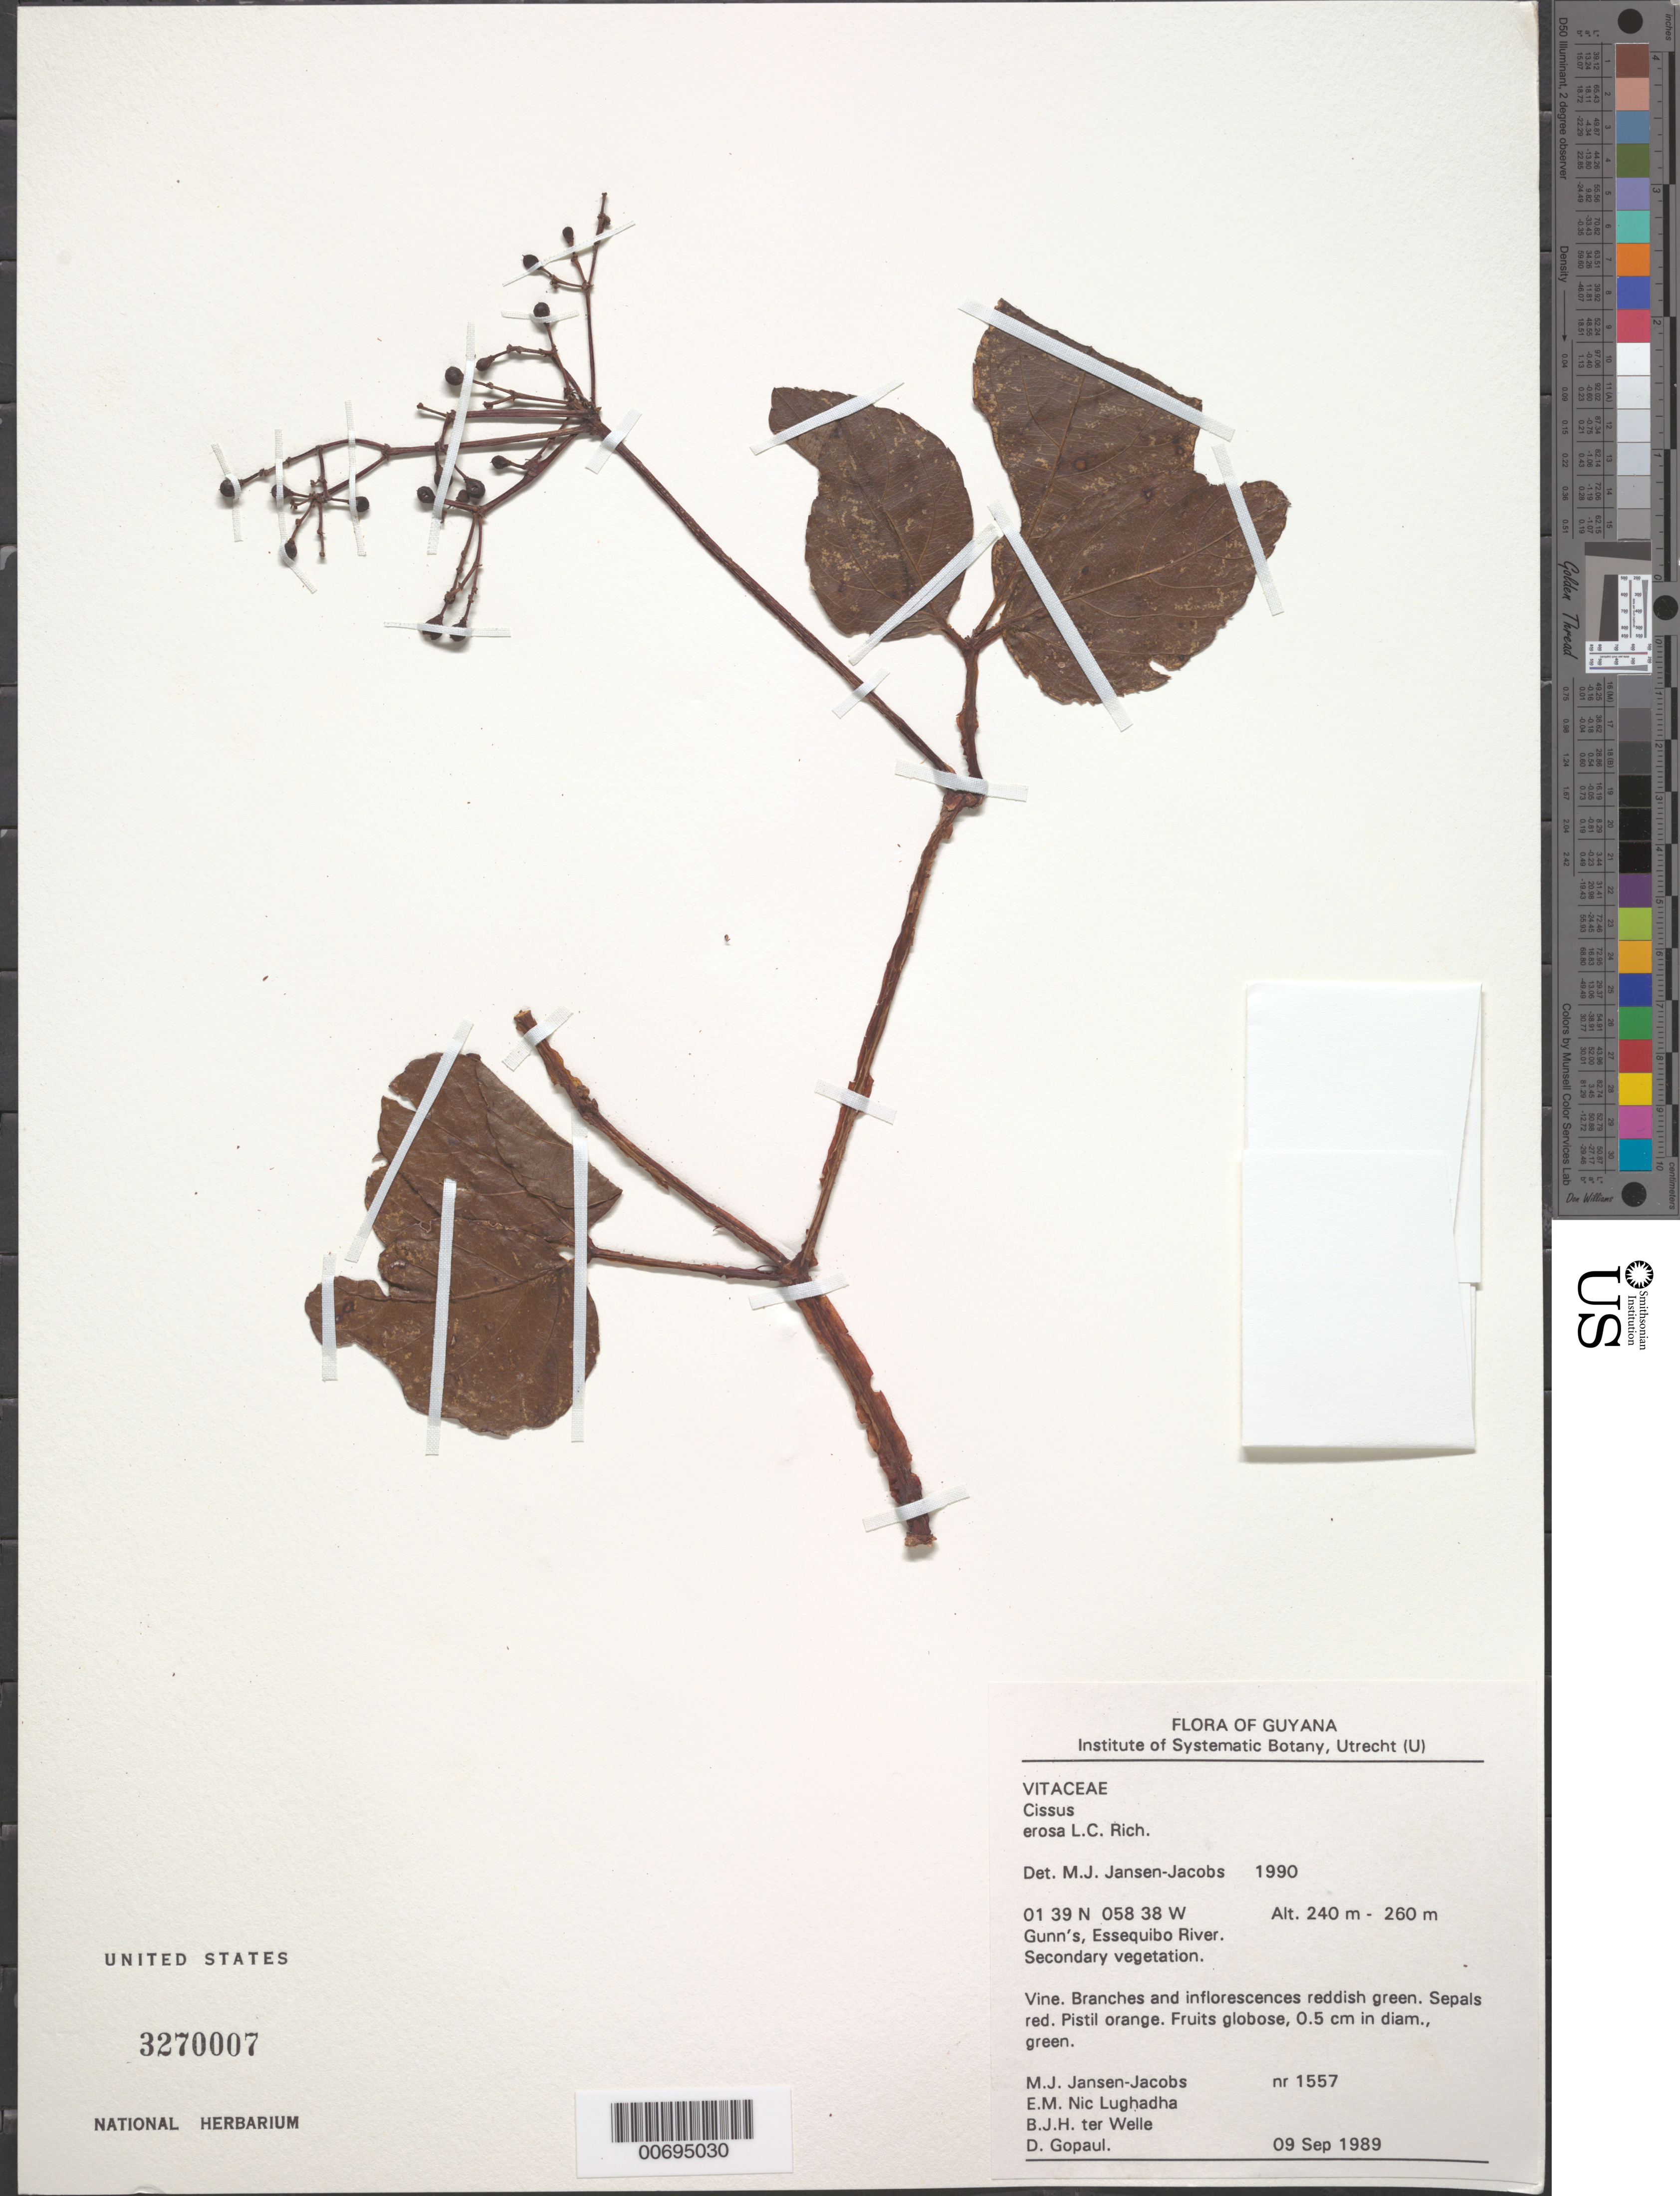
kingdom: Plantae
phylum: Tracheophyta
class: Magnoliopsida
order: Vitales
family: Vitaceae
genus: Cissus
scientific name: Cissus erosa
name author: Rich.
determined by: Jansen-Jacobs, M. J., (U), Nationaal Herbarium Nederland, Utrecht University branch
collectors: M. J. Jansen-Jacobs, E. Nic Lughadha, B. Welle & D. Gopaul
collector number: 1557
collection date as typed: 9-Sep-89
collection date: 1989-09-09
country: Guyana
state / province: U. Takutu-U. Essequibo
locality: Gunn's, Essequibo River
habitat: Secondary vegetation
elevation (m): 240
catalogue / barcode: US 3270007